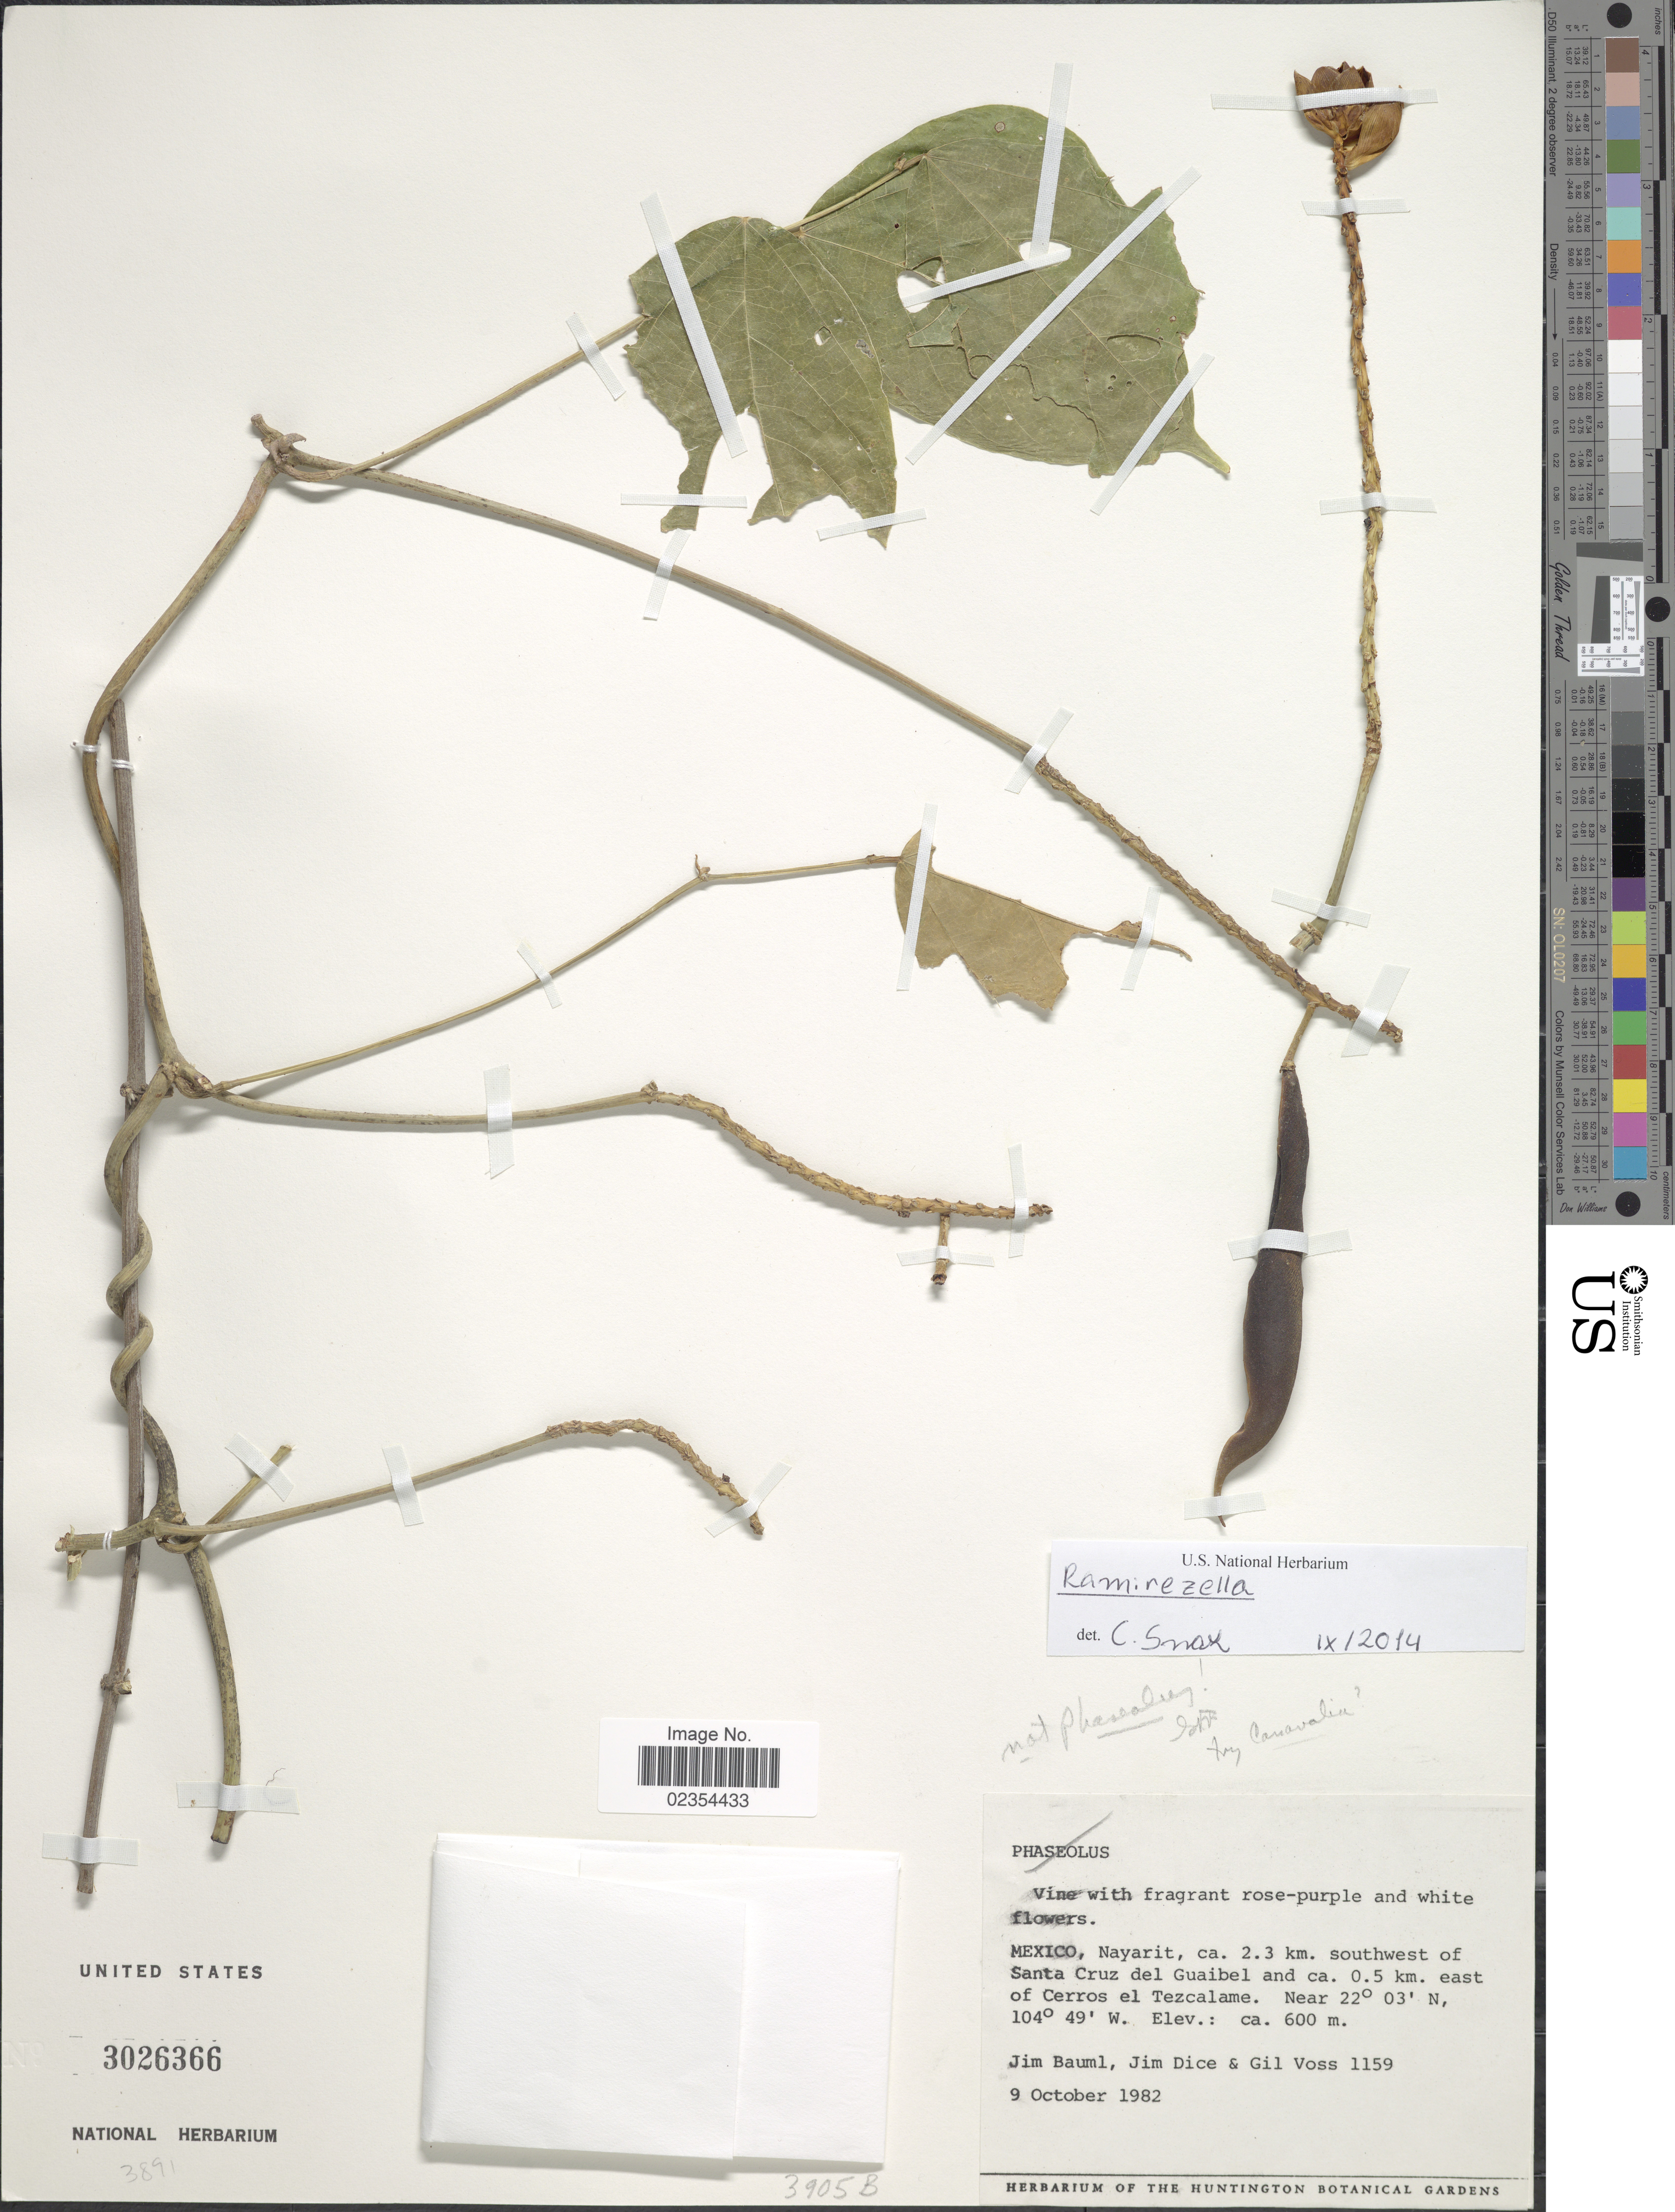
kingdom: Plantae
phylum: Tracheophyta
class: Magnoliopsida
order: Fabales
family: Fabaceae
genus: Ramirezella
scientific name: Ramirezella sp.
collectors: J. Bauml, J. Dice & G. Voss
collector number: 1159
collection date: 1982-10-09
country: Mexico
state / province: Nayarit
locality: Ca. 2.3 km. southwest of Santa Cruz del Guiabel and ca. 0.5 km. east of Cerros el Tezcalame.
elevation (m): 600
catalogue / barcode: US 3026366